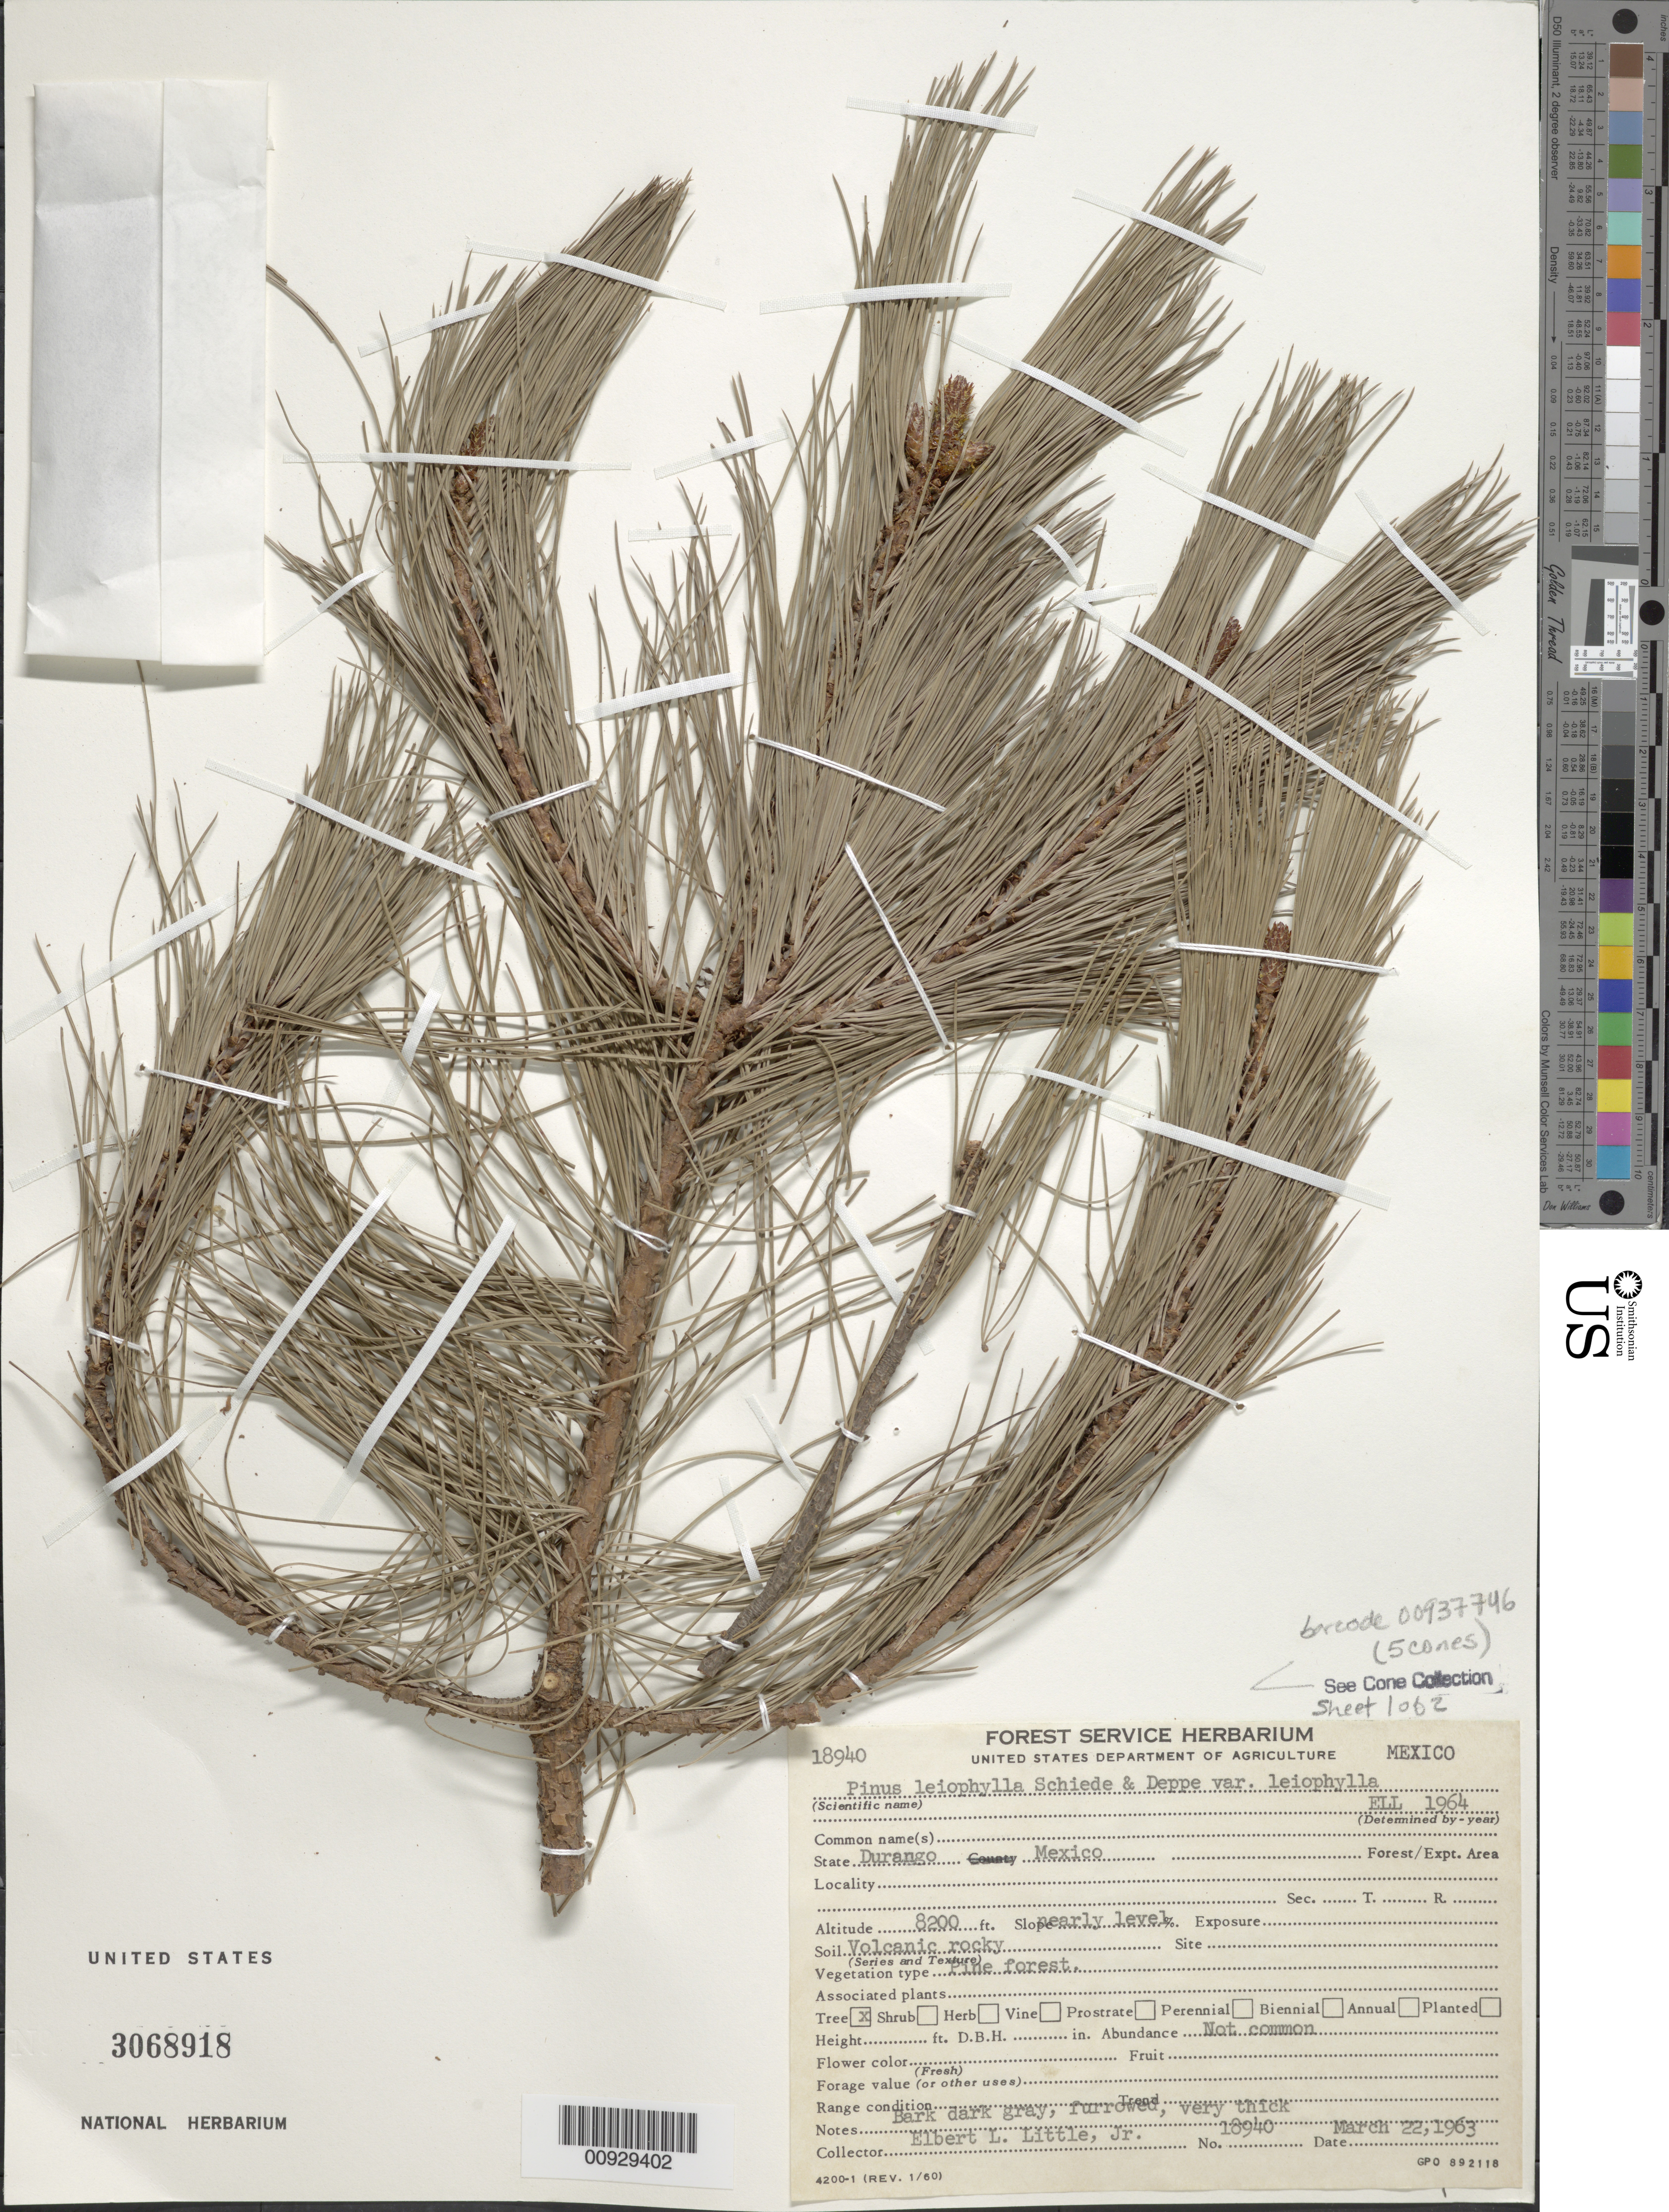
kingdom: Plantae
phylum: Tracheophyta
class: Pinopsida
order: Pinales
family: Pinaceae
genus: Pinus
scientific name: Pinus leiophylla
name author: Schiede ex Schltdl. & Cham.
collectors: E. L. Little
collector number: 18940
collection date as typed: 22 Mar 1963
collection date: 1963-03-22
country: Mexico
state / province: Durango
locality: Durango.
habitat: Pine forest. Slope nearly level. Soil volcanic rocky.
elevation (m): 2499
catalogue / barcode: US 3068918